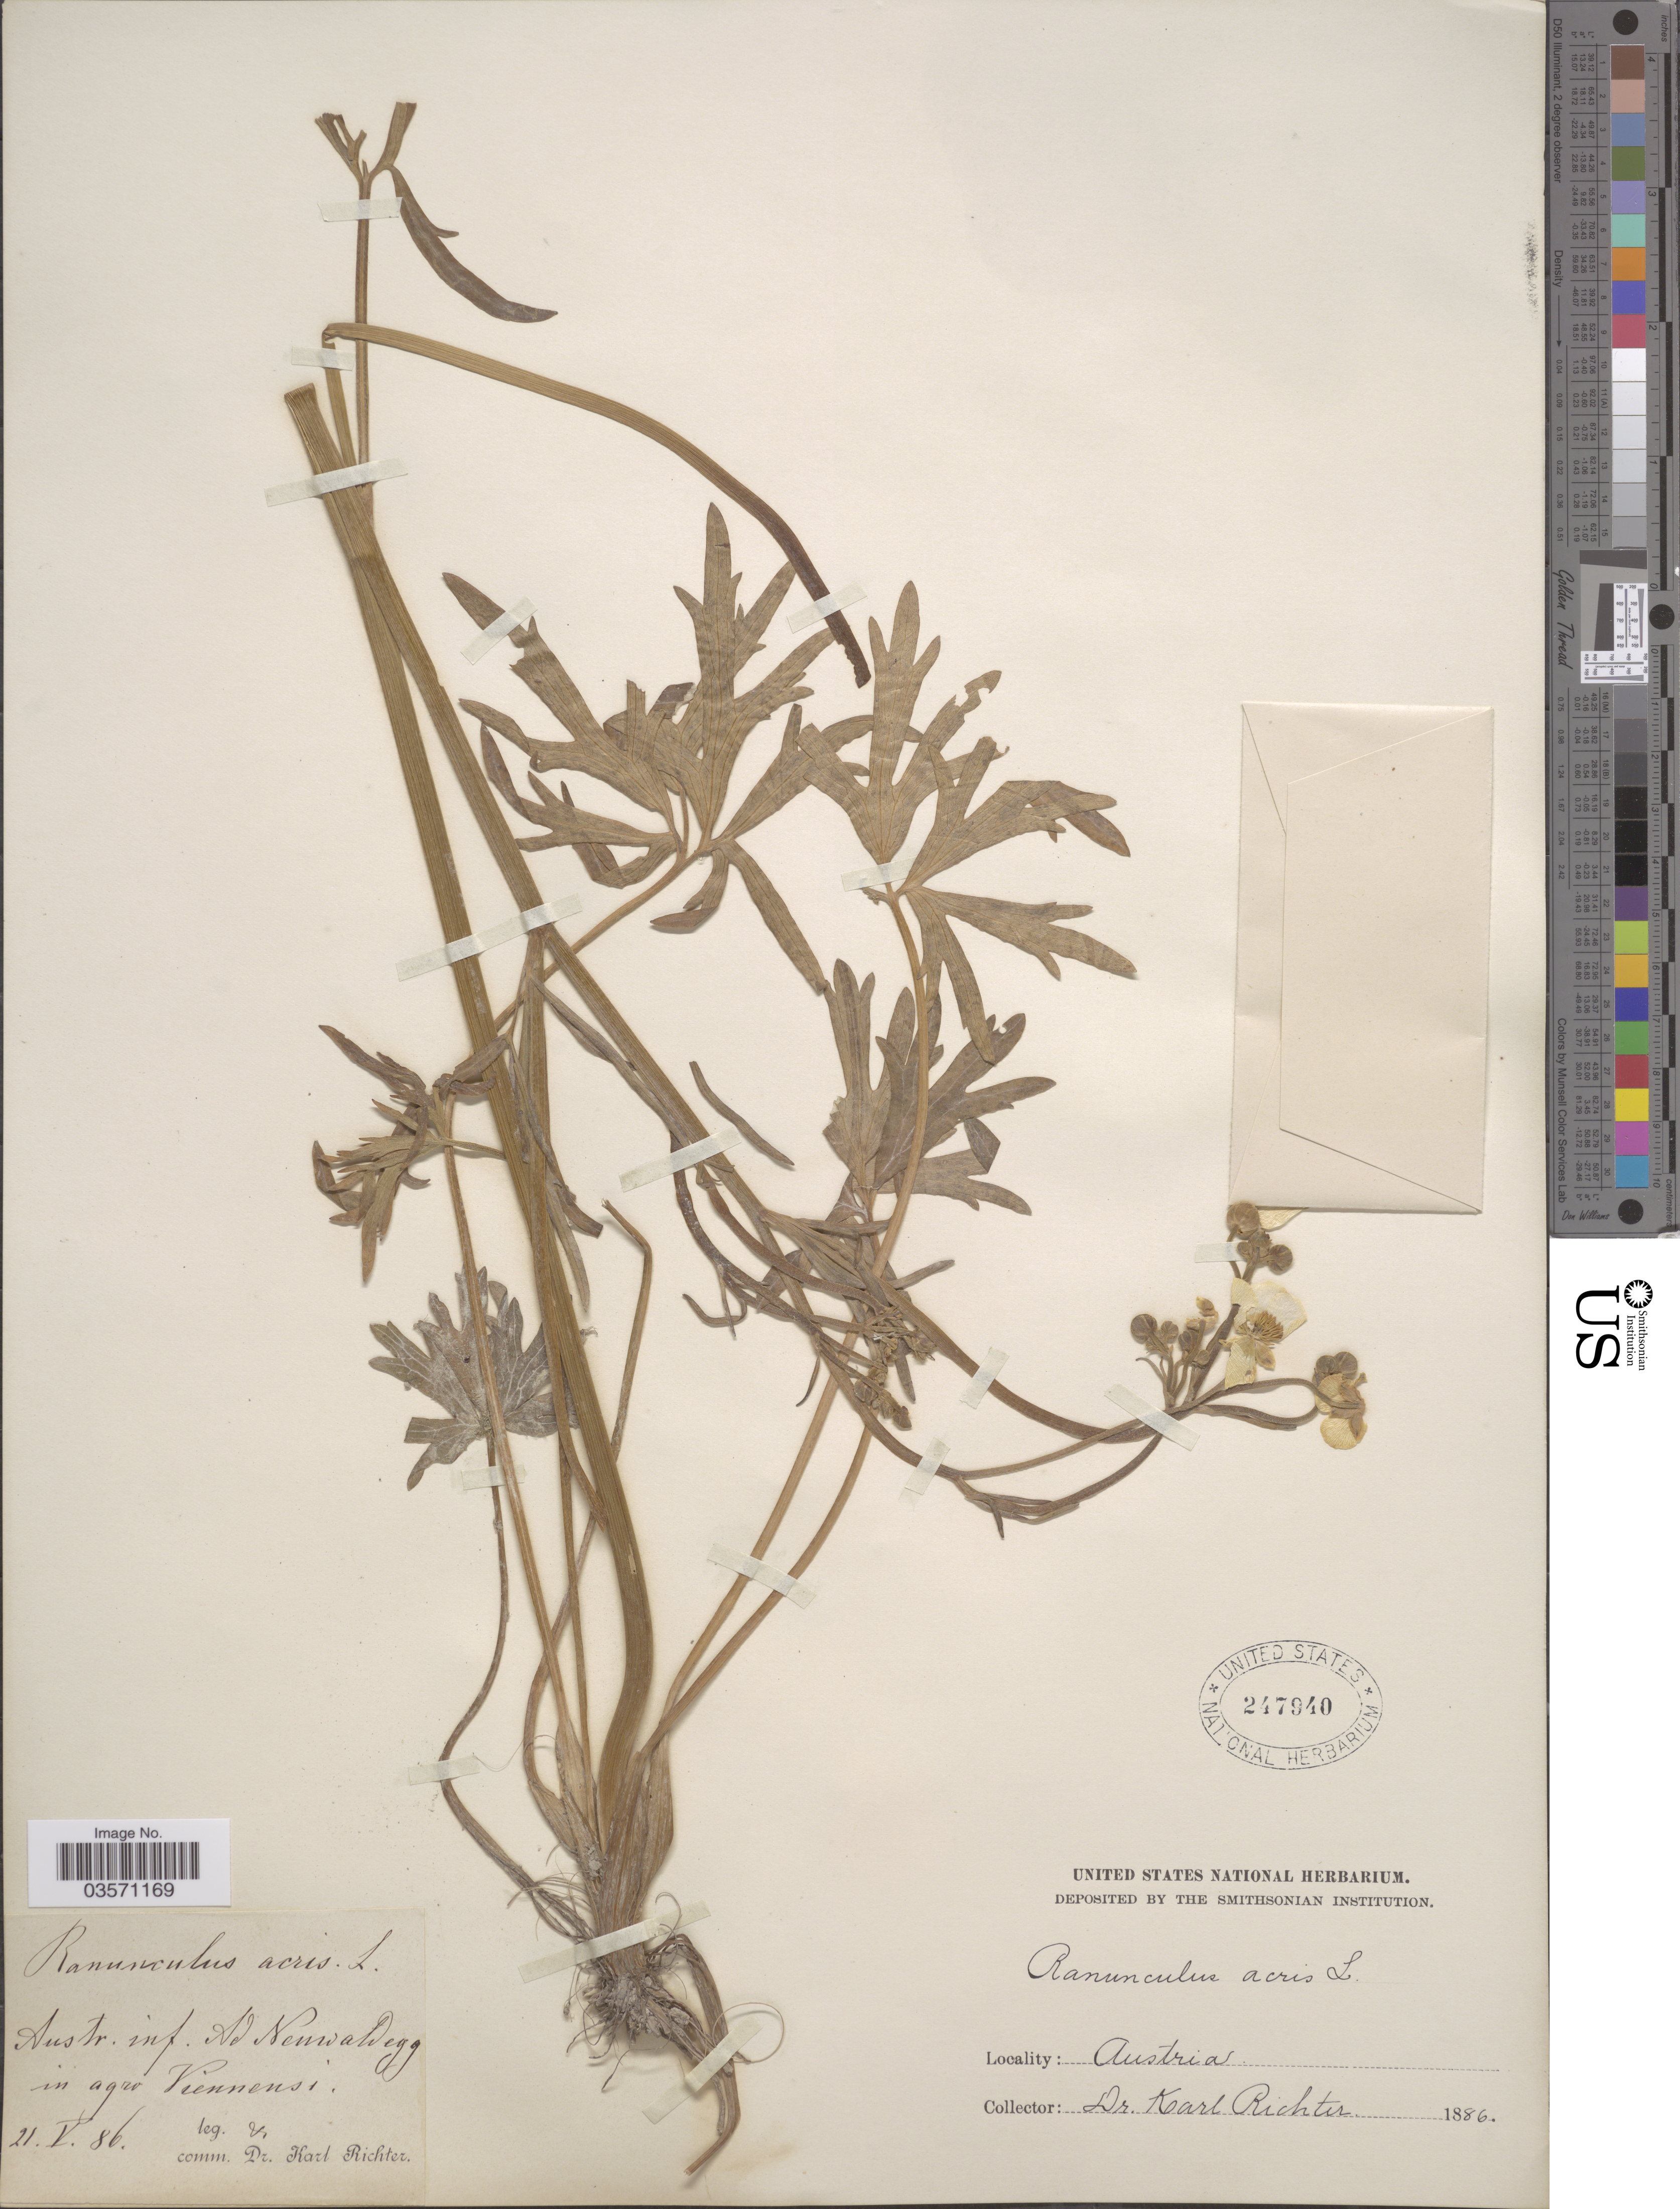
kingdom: Plantae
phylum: Tracheophyta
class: Magnoliopsida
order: Ranunculales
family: Ranunculaceae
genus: Ranunculus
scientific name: Ranunculus acris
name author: L.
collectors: K. Richter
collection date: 1886-05-21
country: Austria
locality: Austr. inf. Ad Neuwaldegg in agro Viennensi.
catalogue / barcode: US 247940